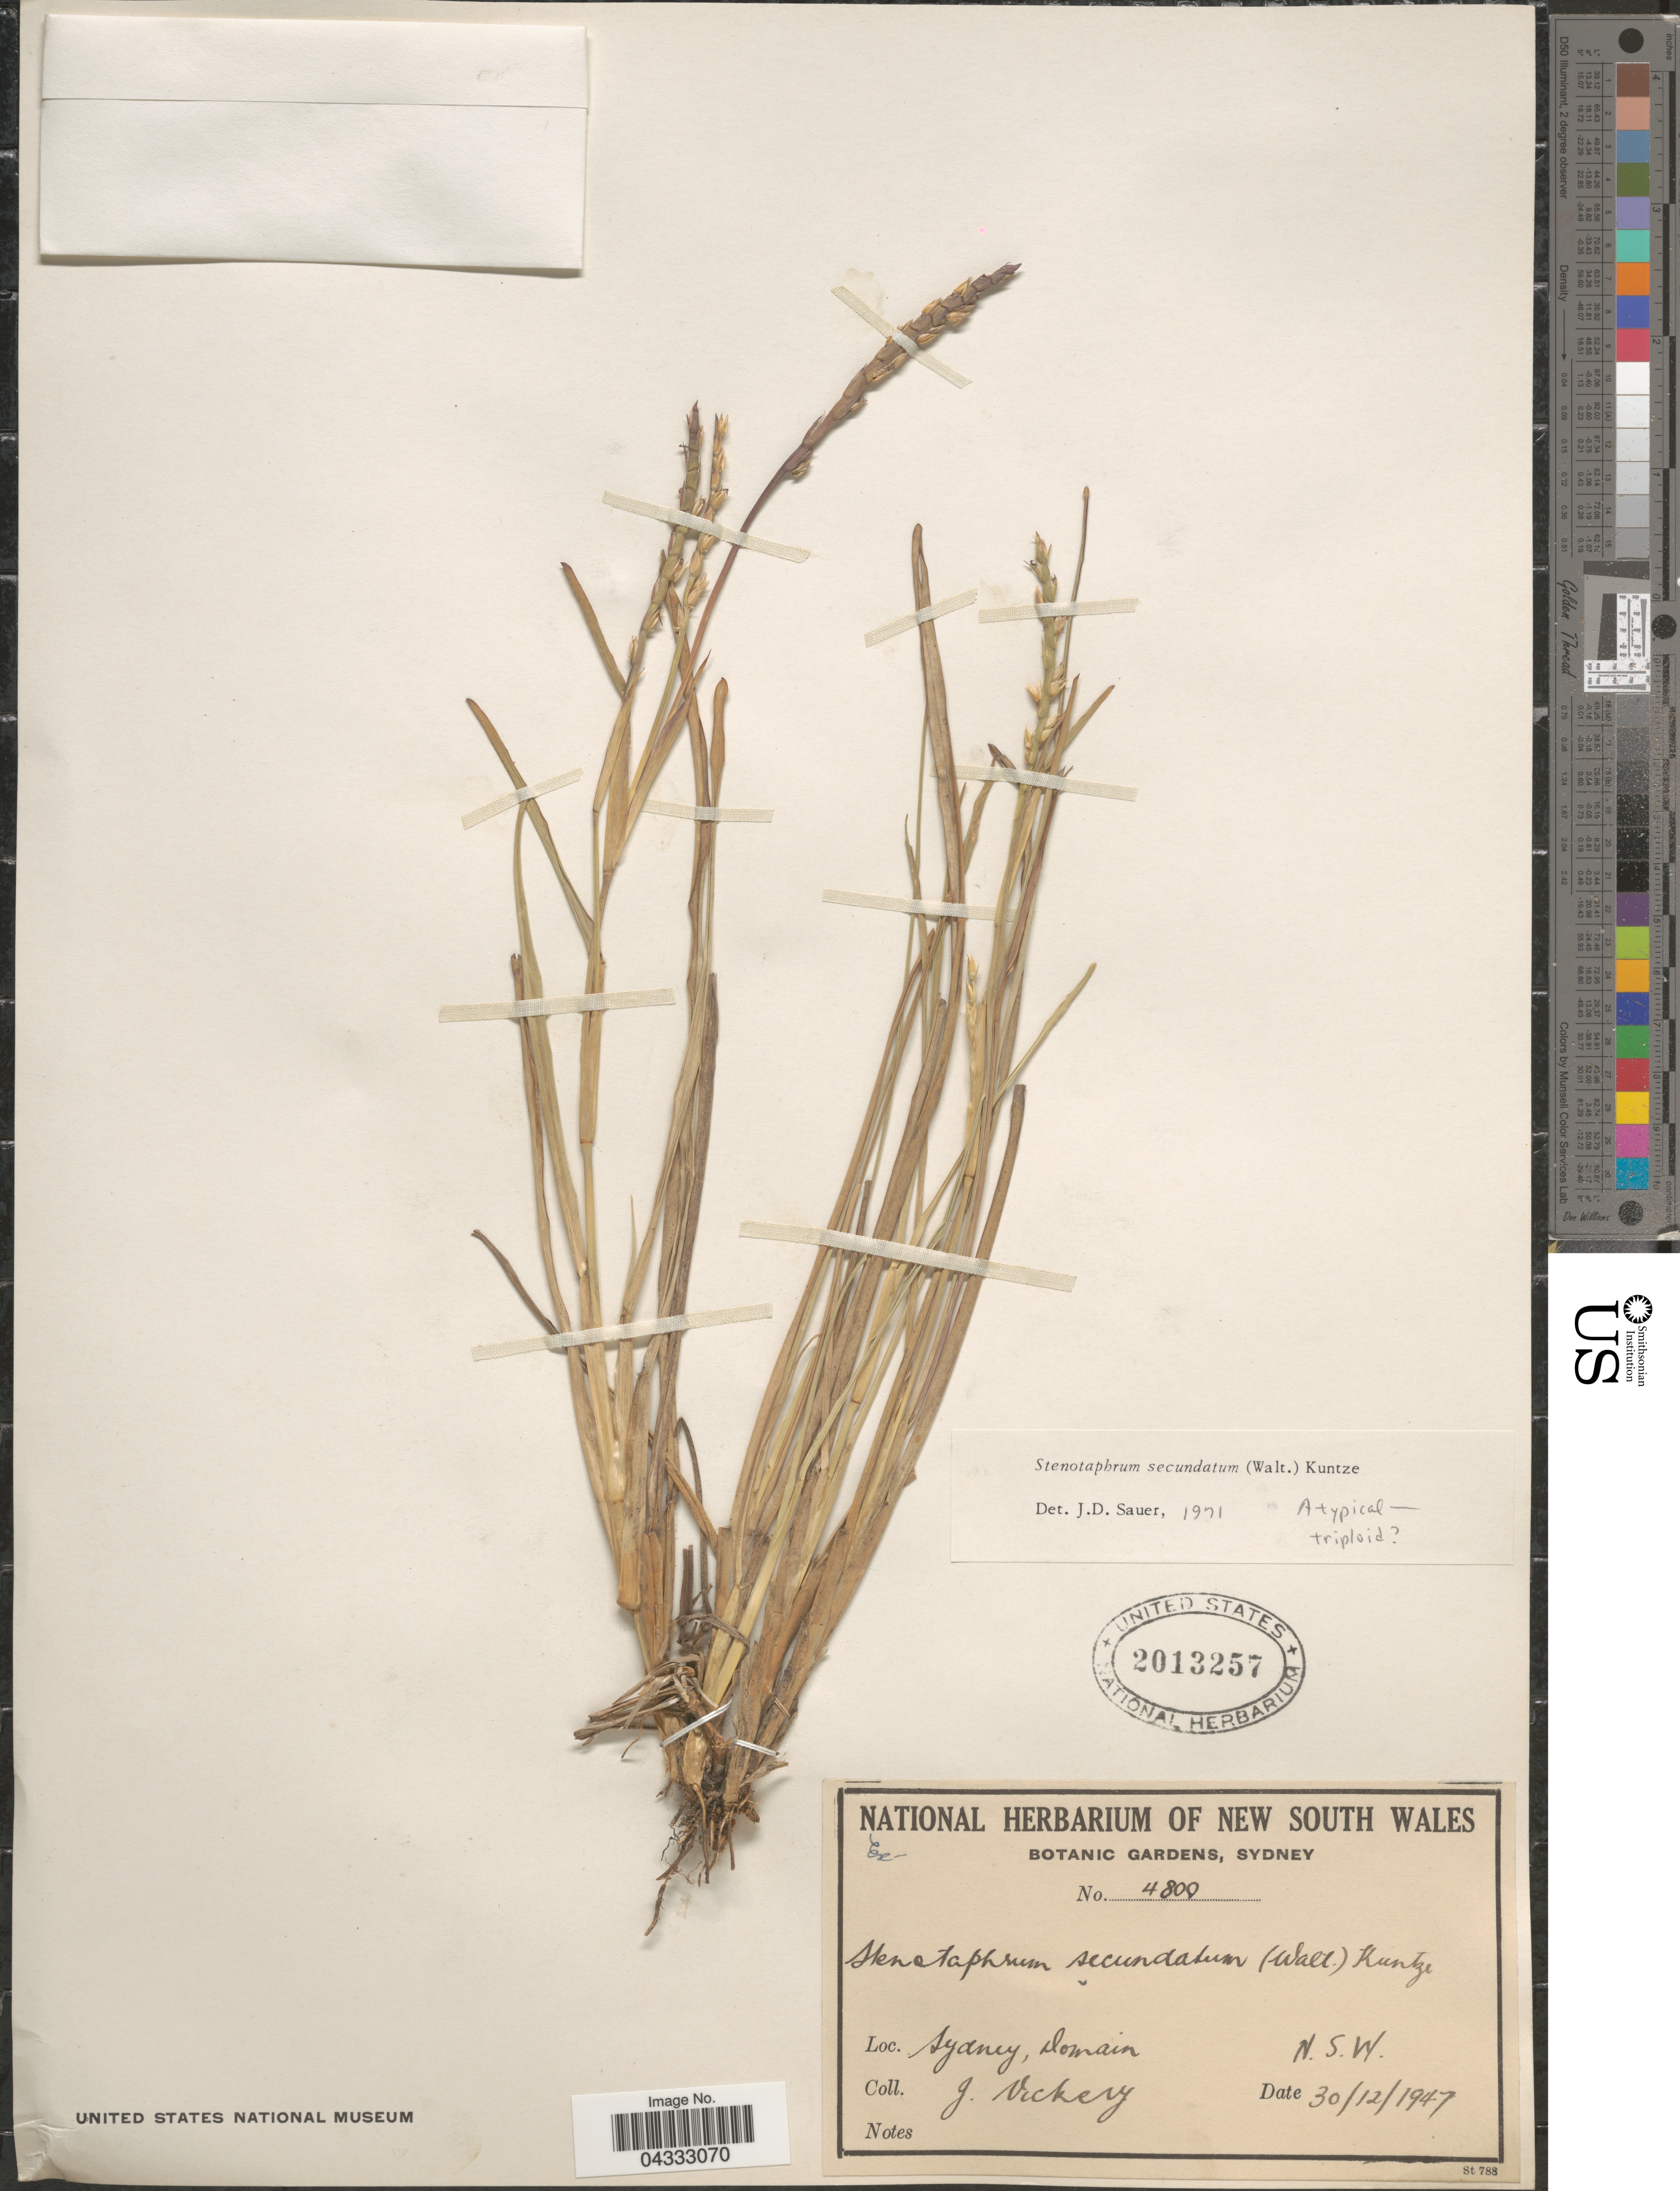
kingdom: Plantae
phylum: Tracheophyta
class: Liliopsida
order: Poales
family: Poaceae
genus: Stenotaphrum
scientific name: Stenotaphrum secundatum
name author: (Walter) Kuntze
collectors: J. Vickery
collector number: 4800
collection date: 1947-12-30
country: Australia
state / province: New South Wales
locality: Sydney, Domain. N.S.W.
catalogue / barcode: US 2013257